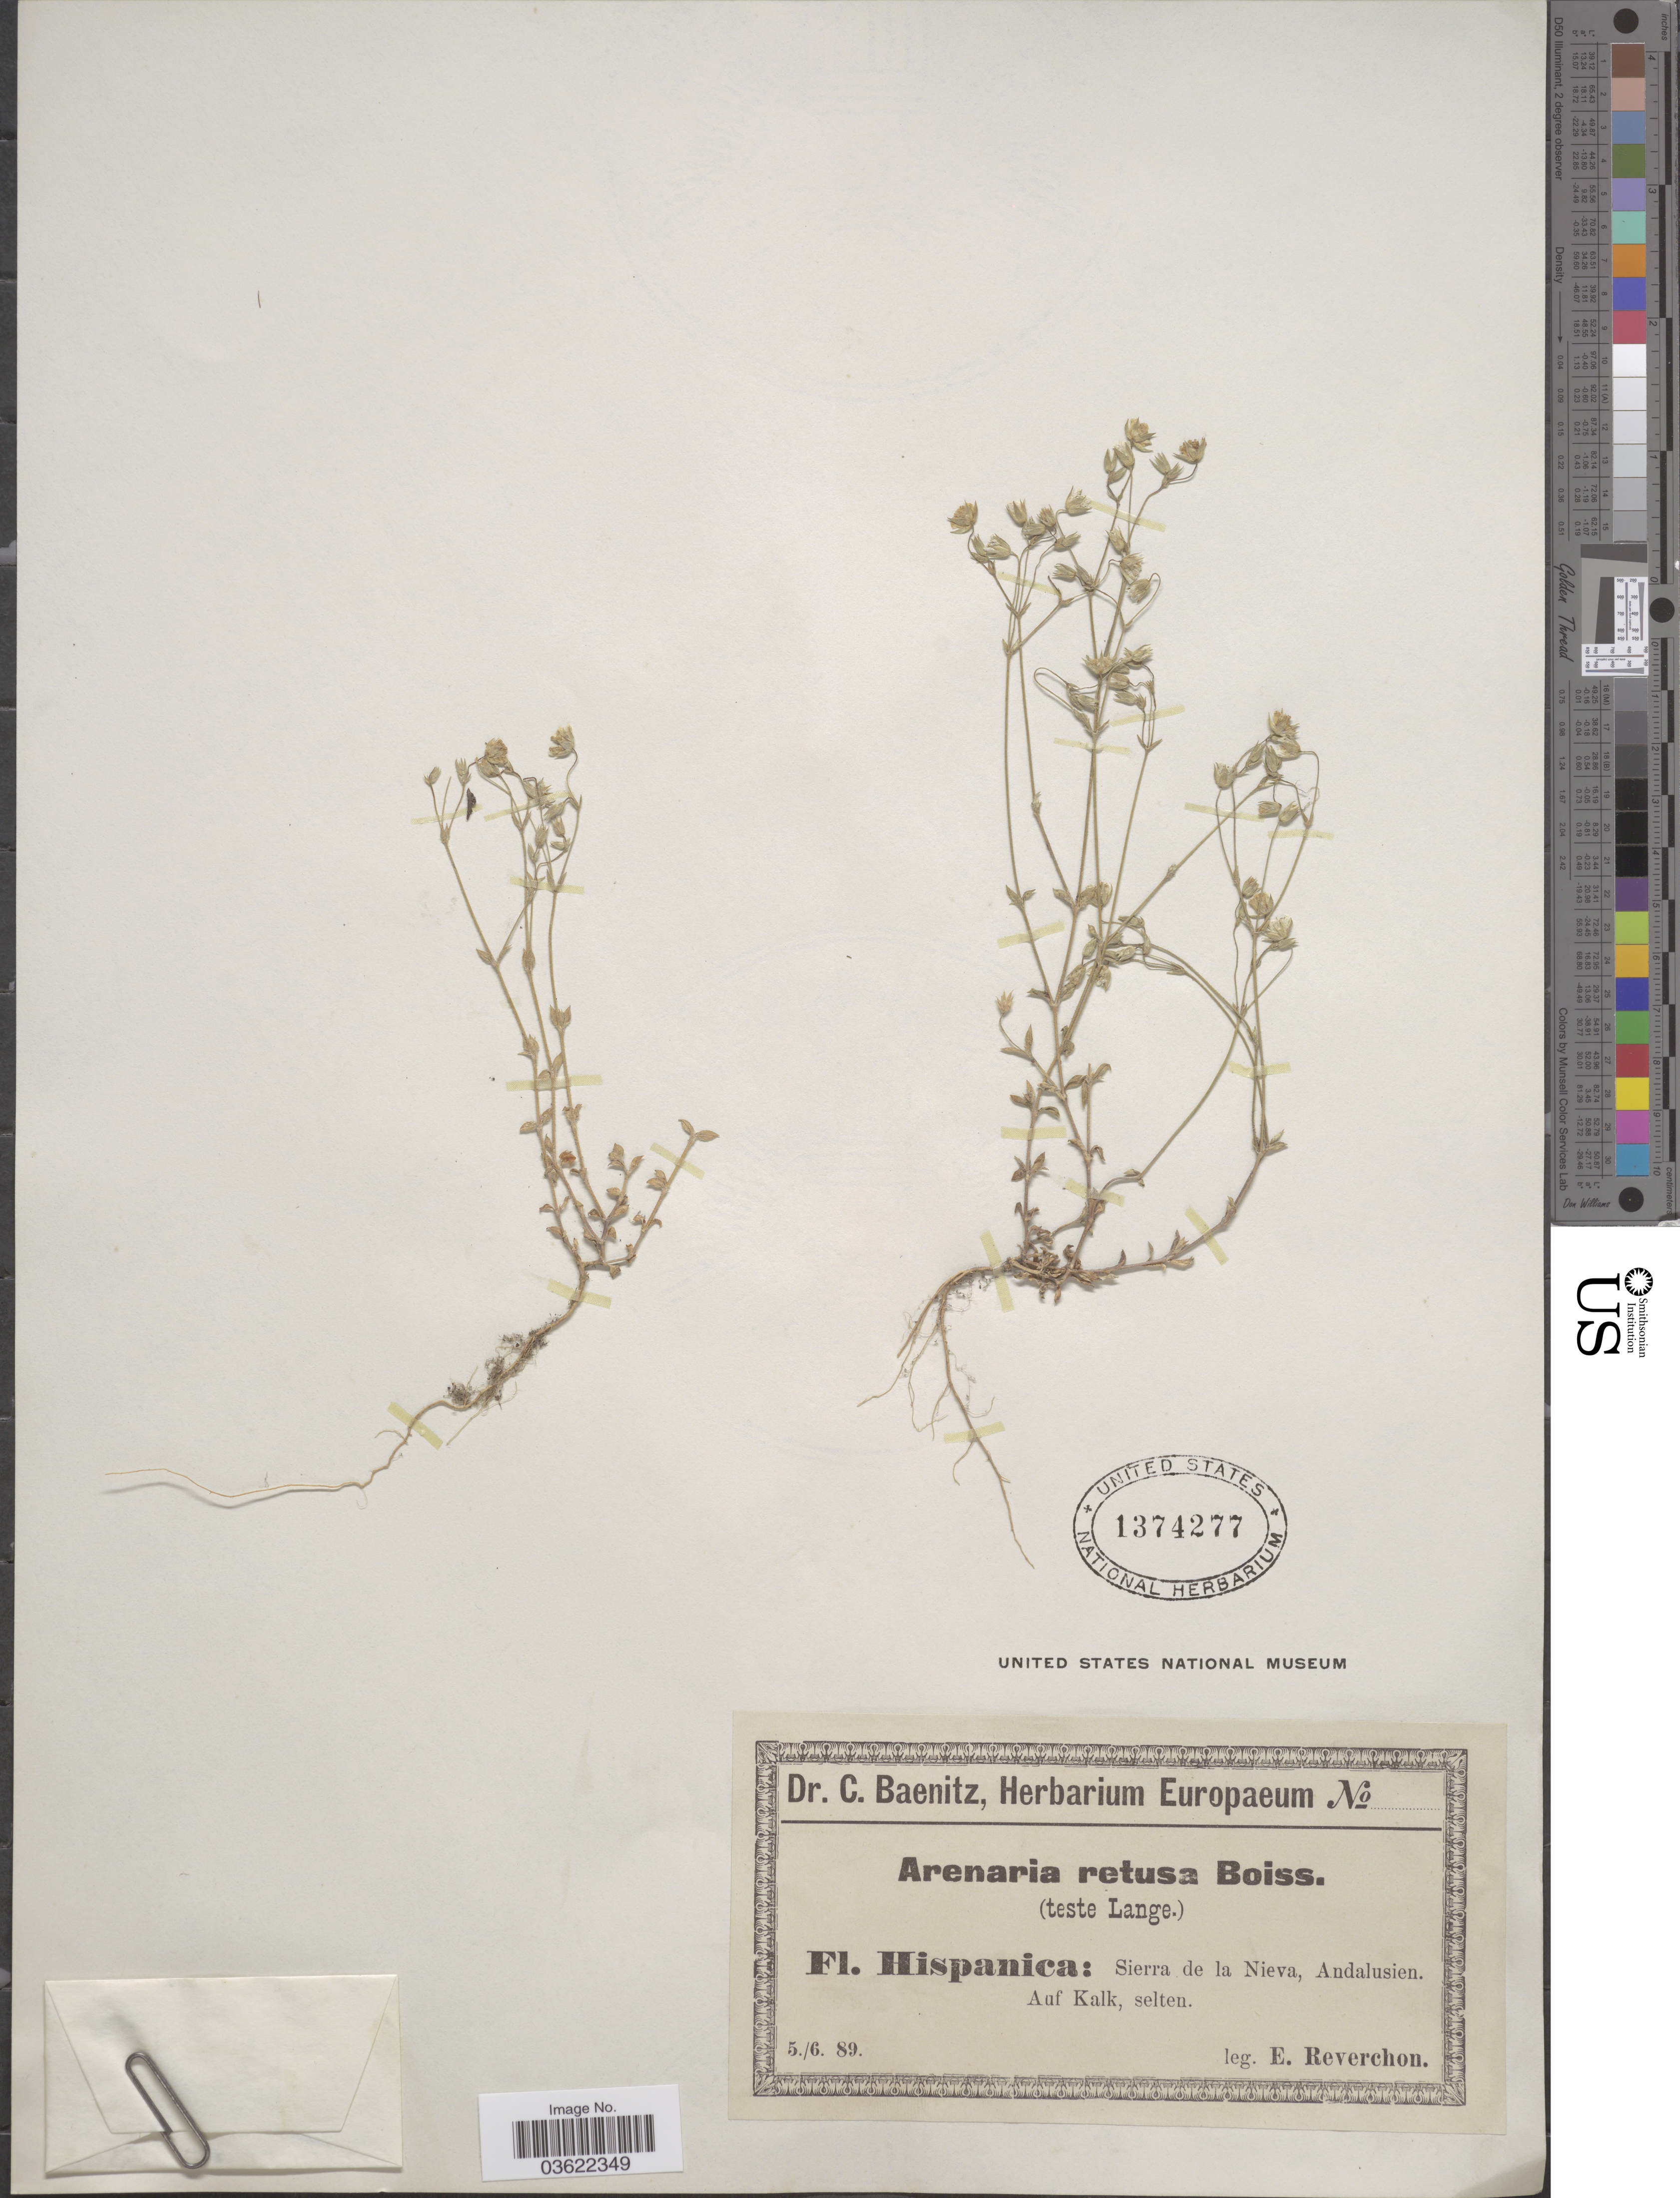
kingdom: Plantae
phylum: Tracheophyta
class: Magnoliopsida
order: Caryophyllales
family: Caryophyllaceae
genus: Arenaria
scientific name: Arenaria retusa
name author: Boiss.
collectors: E. Reverchon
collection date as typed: Transcribed d/m/y: 5/6/89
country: Spain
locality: Hispanica: Sierra de la Nieva, Andalusien. Auf Kalk, selten.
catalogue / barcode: US 1374277